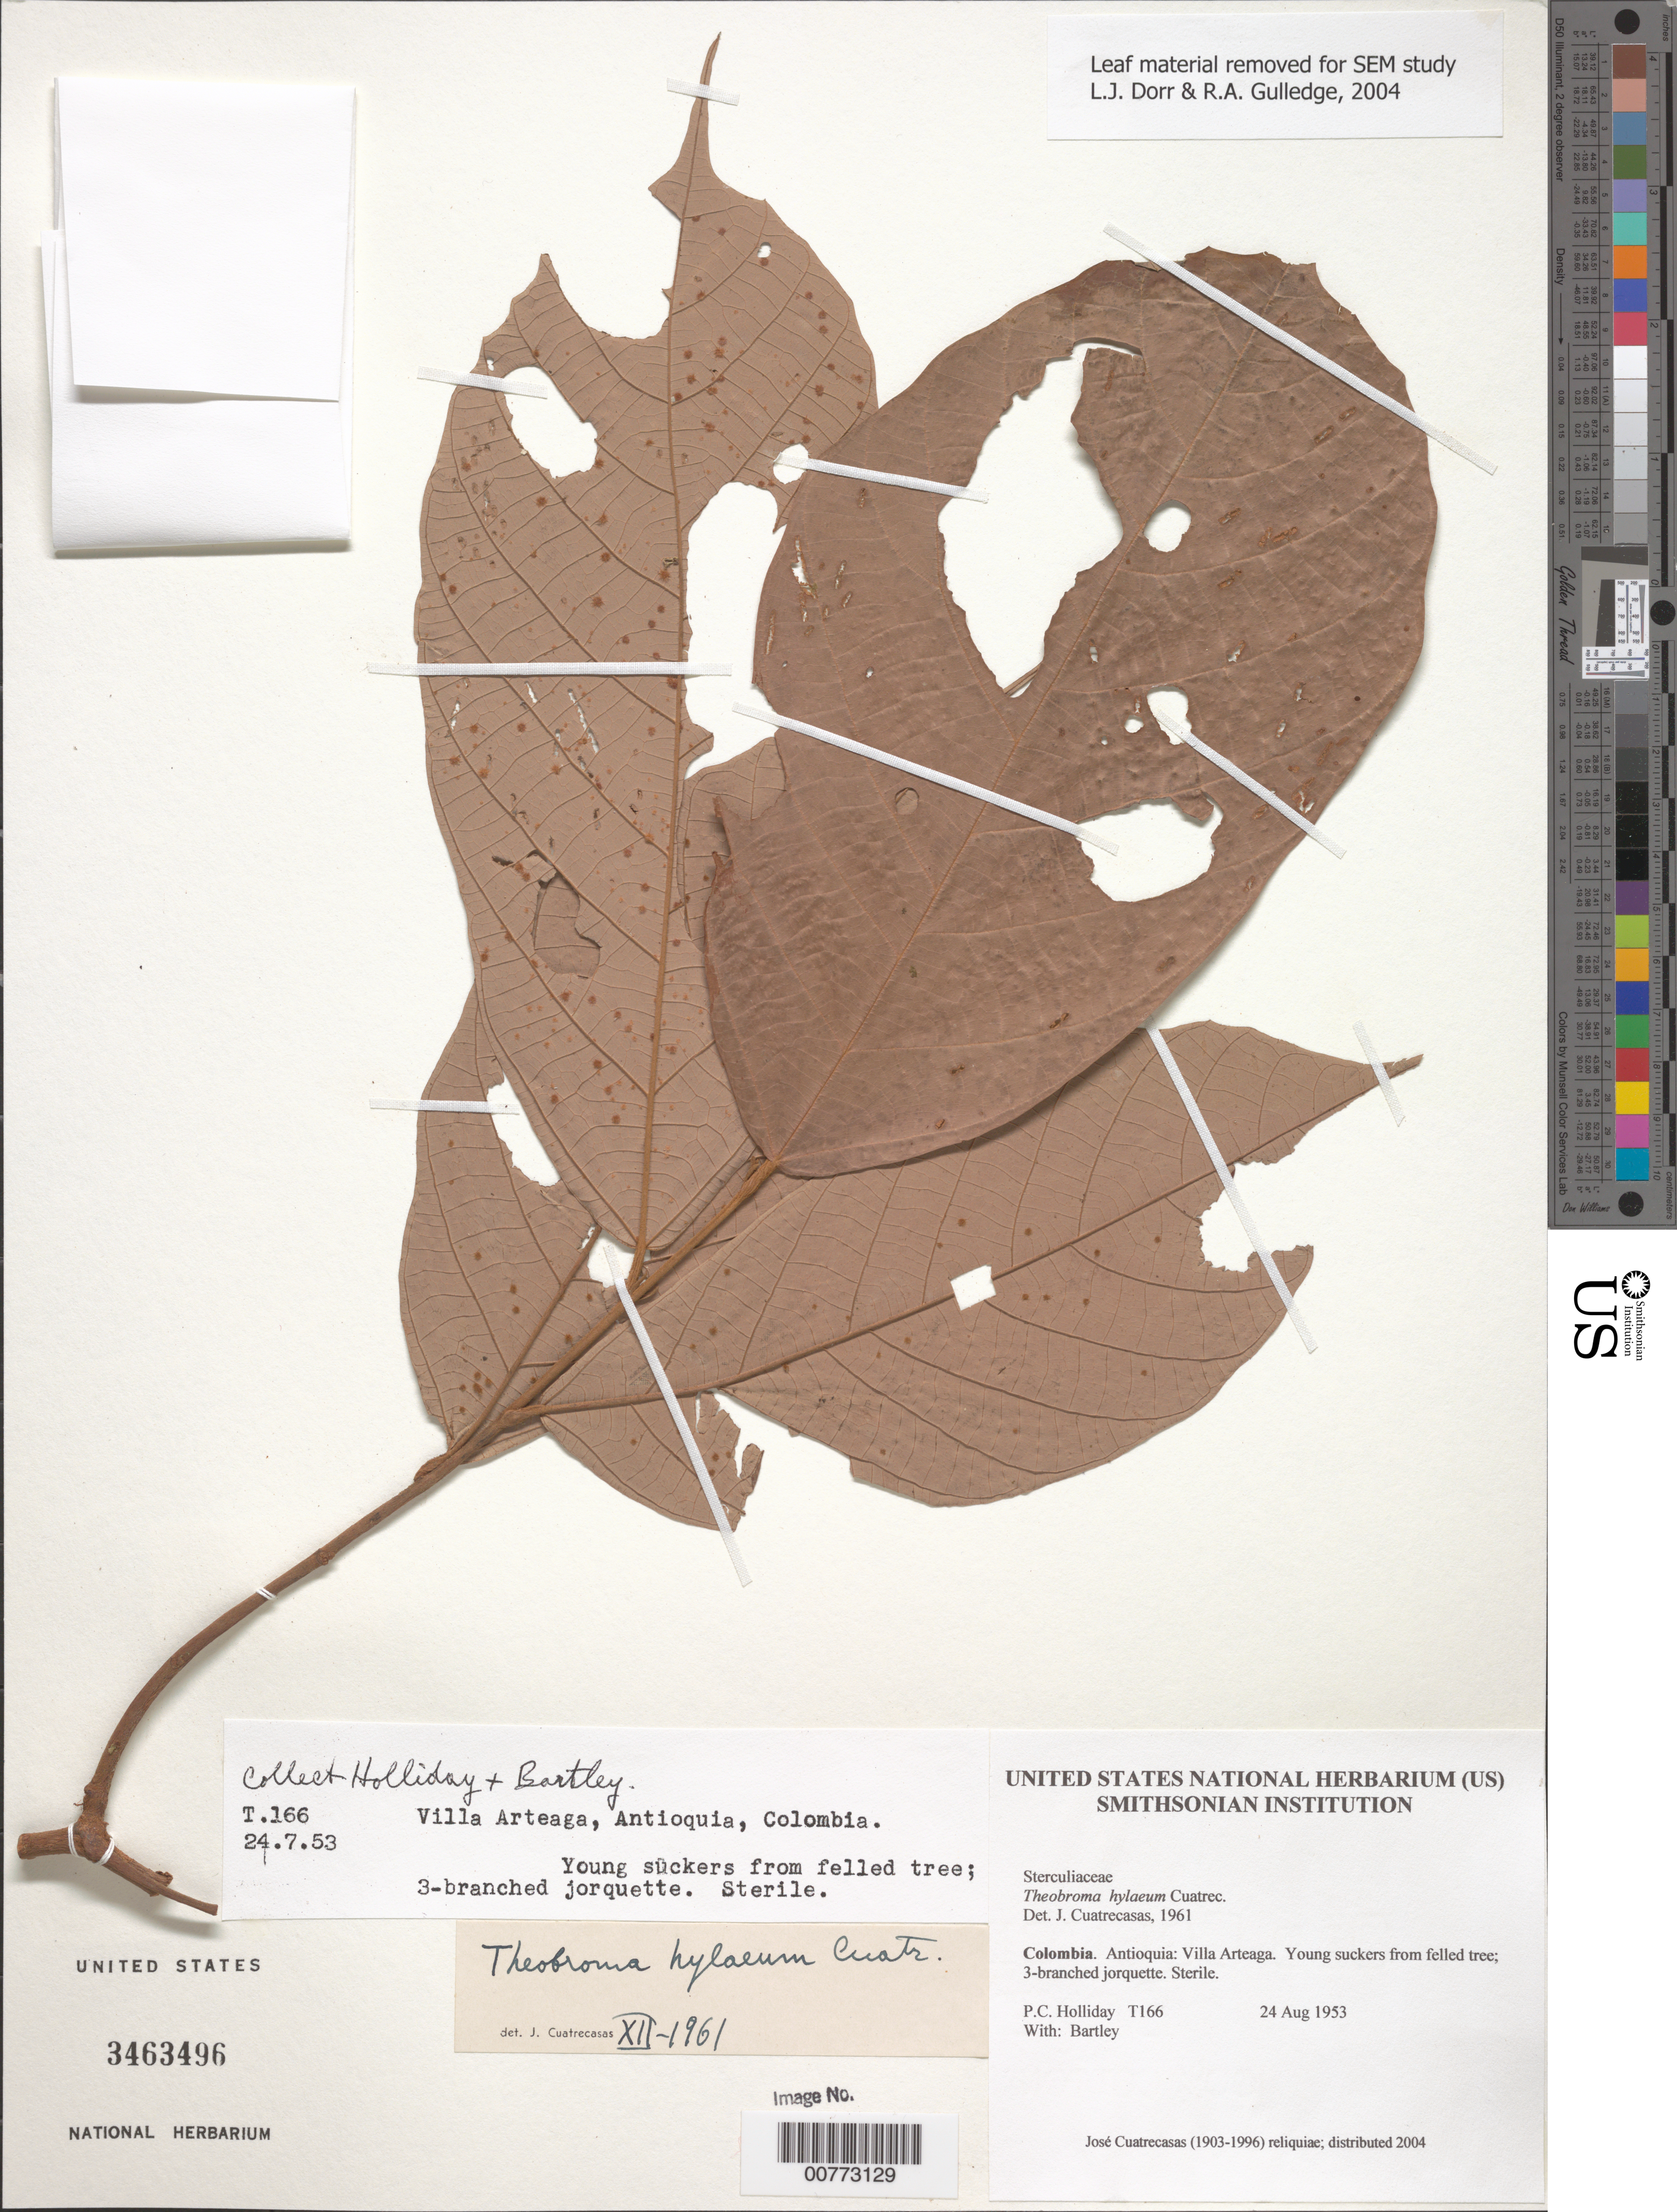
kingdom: Plantae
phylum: Tracheophyta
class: Magnoliopsida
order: Malvales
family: Malvaceae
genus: Theobroma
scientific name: Theobroma hylaeum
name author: Cuatrec.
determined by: Cuatrecasas, J.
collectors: P. C. Holliday & -. Bartley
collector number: T166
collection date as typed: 24 Aug 1953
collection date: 1953-08-24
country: Colombia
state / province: Antioquia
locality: Villa Arteaga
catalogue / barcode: US 3463496